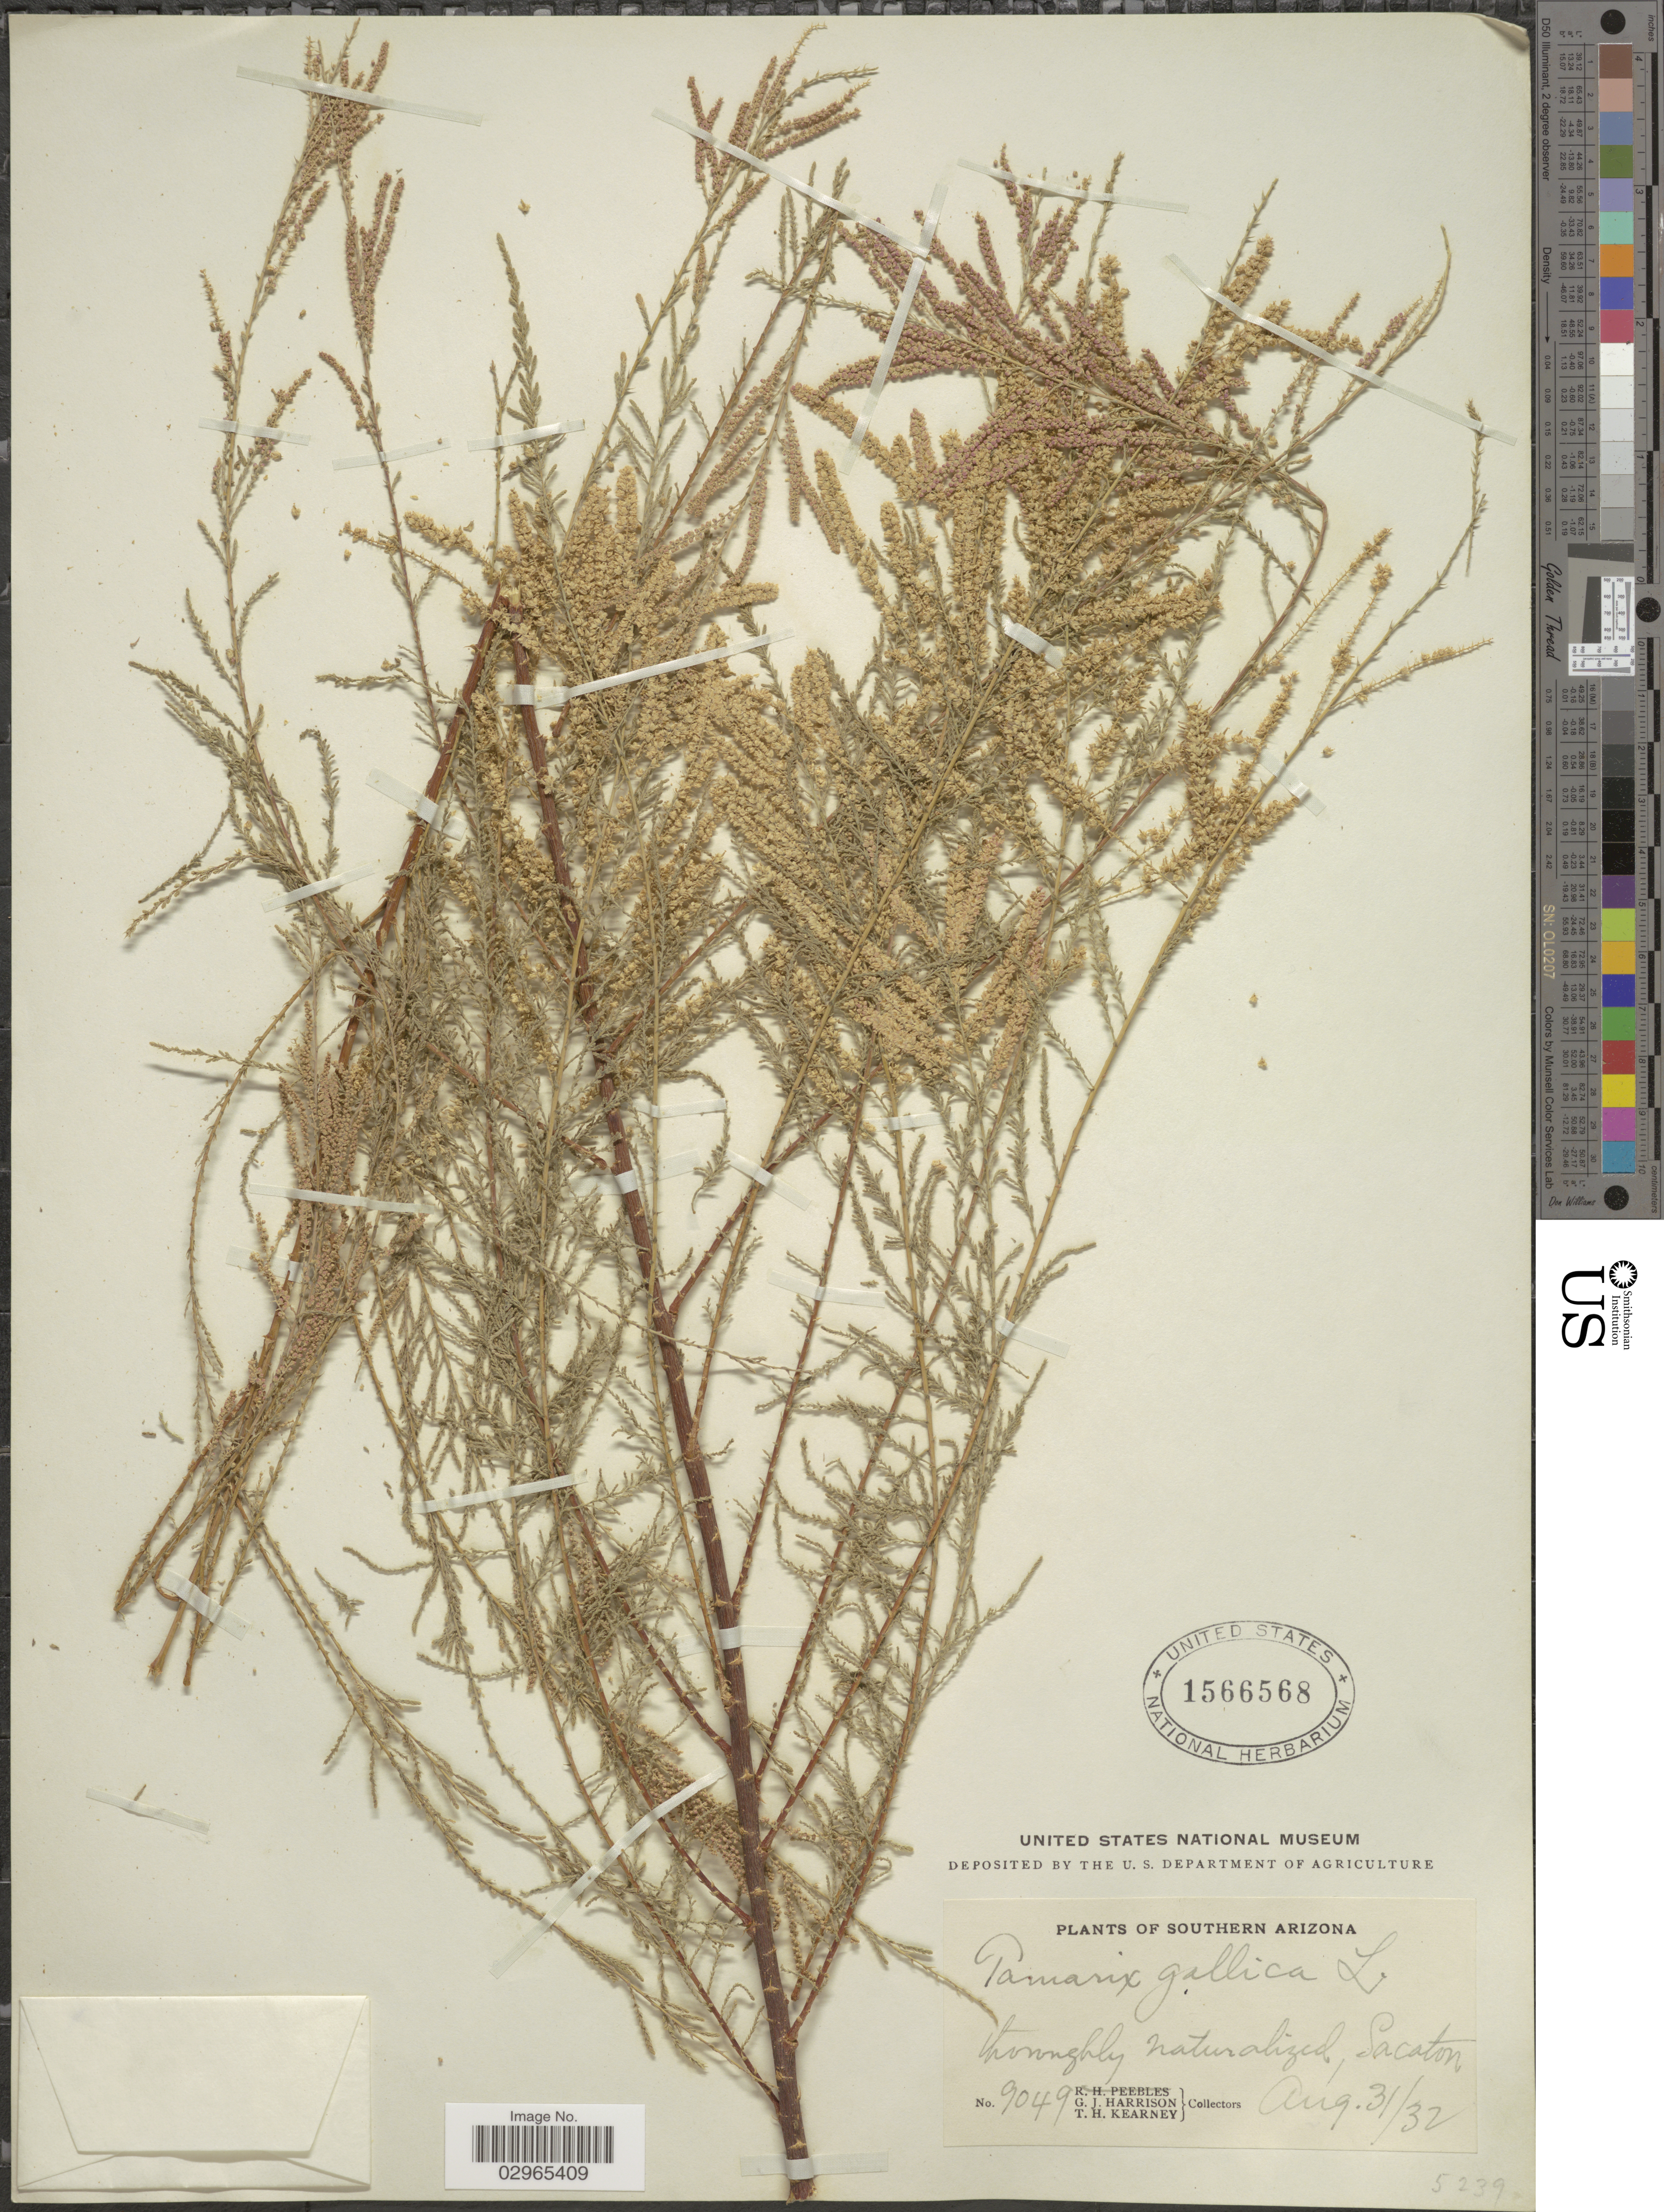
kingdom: Plantae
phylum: Tracheophyta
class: Magnoliopsida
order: Caryophyllales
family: Tamaricaceae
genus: Tamarix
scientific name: Tamarix gallica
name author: L.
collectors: G. J. Harrison & T. H. Kearney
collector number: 9049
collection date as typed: Transcribed d/m/y: 31/8/32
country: United States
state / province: Arizona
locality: Southern Arizona. Sacaton.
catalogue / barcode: US 1566568